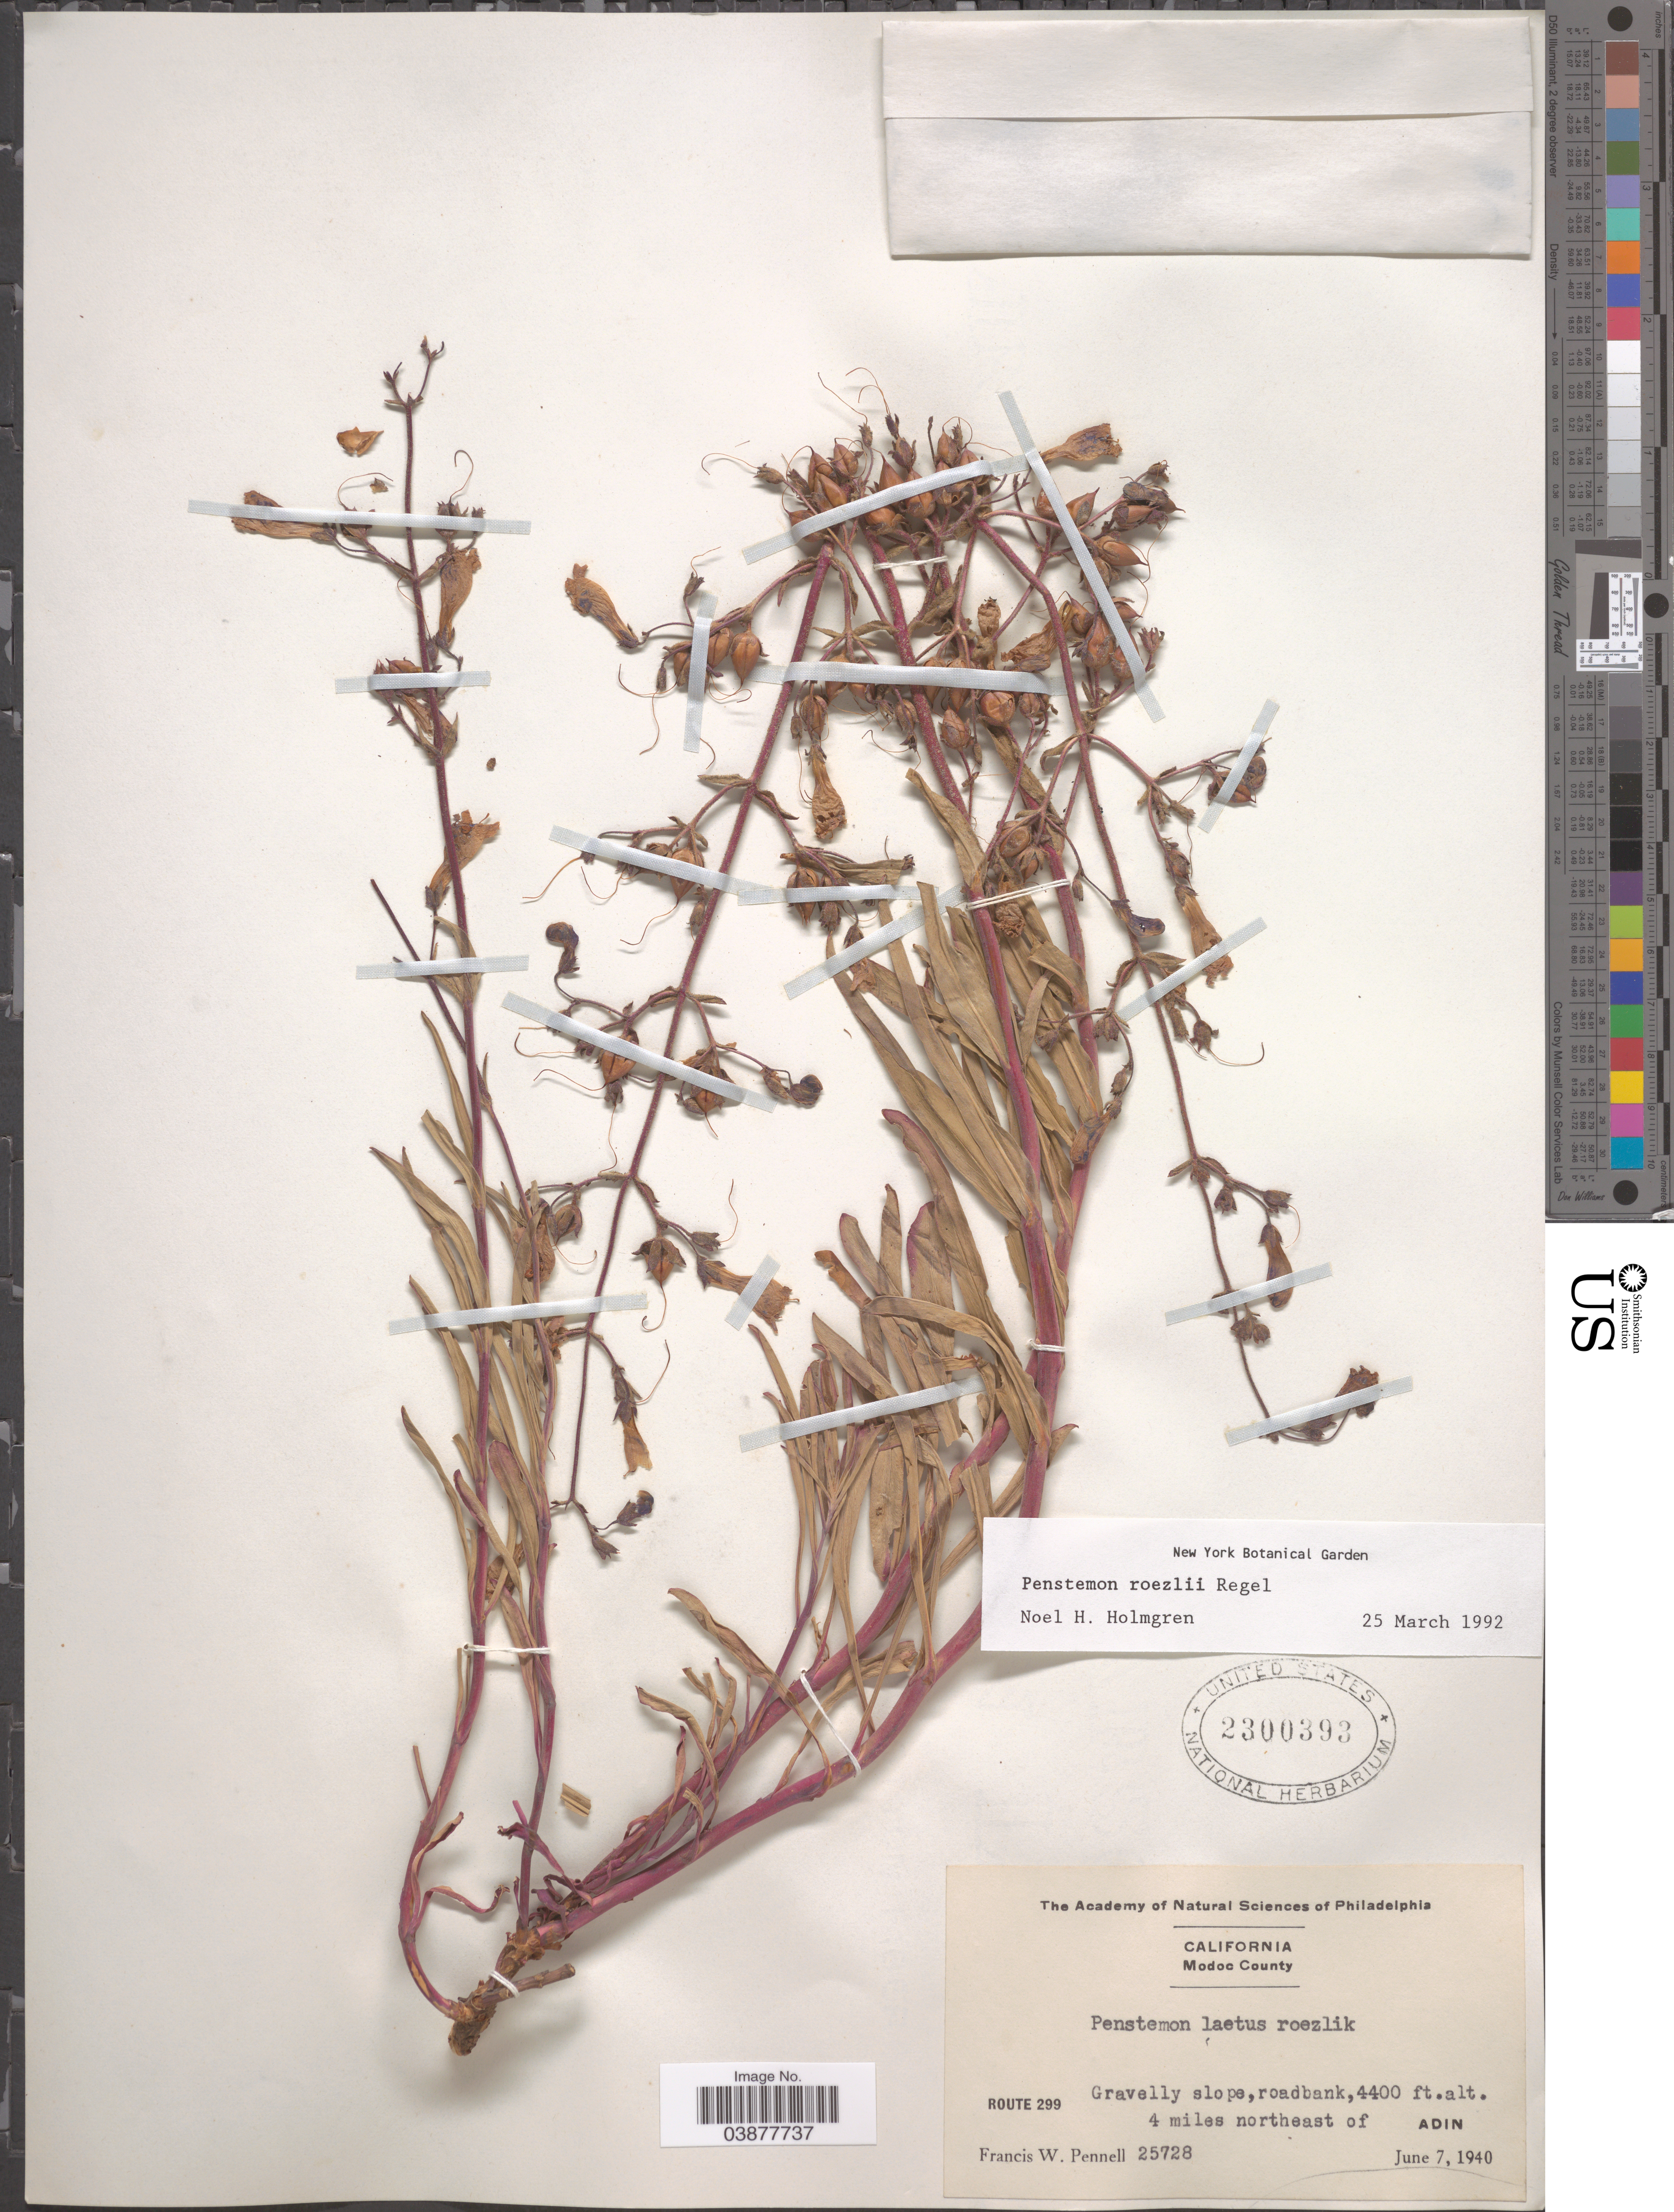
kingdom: Plantae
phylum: Tracheophyta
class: Magnoliopsida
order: Lamiales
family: Plantaginaceae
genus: Penstemon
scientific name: Penstemon roezlii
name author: Regel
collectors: F. W. Pennell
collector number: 25728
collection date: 1940-06-07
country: United States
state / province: California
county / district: Modoc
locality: Modoc County. Route 299, 4 miles northeast of Adin.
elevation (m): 1341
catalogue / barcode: US 2300393